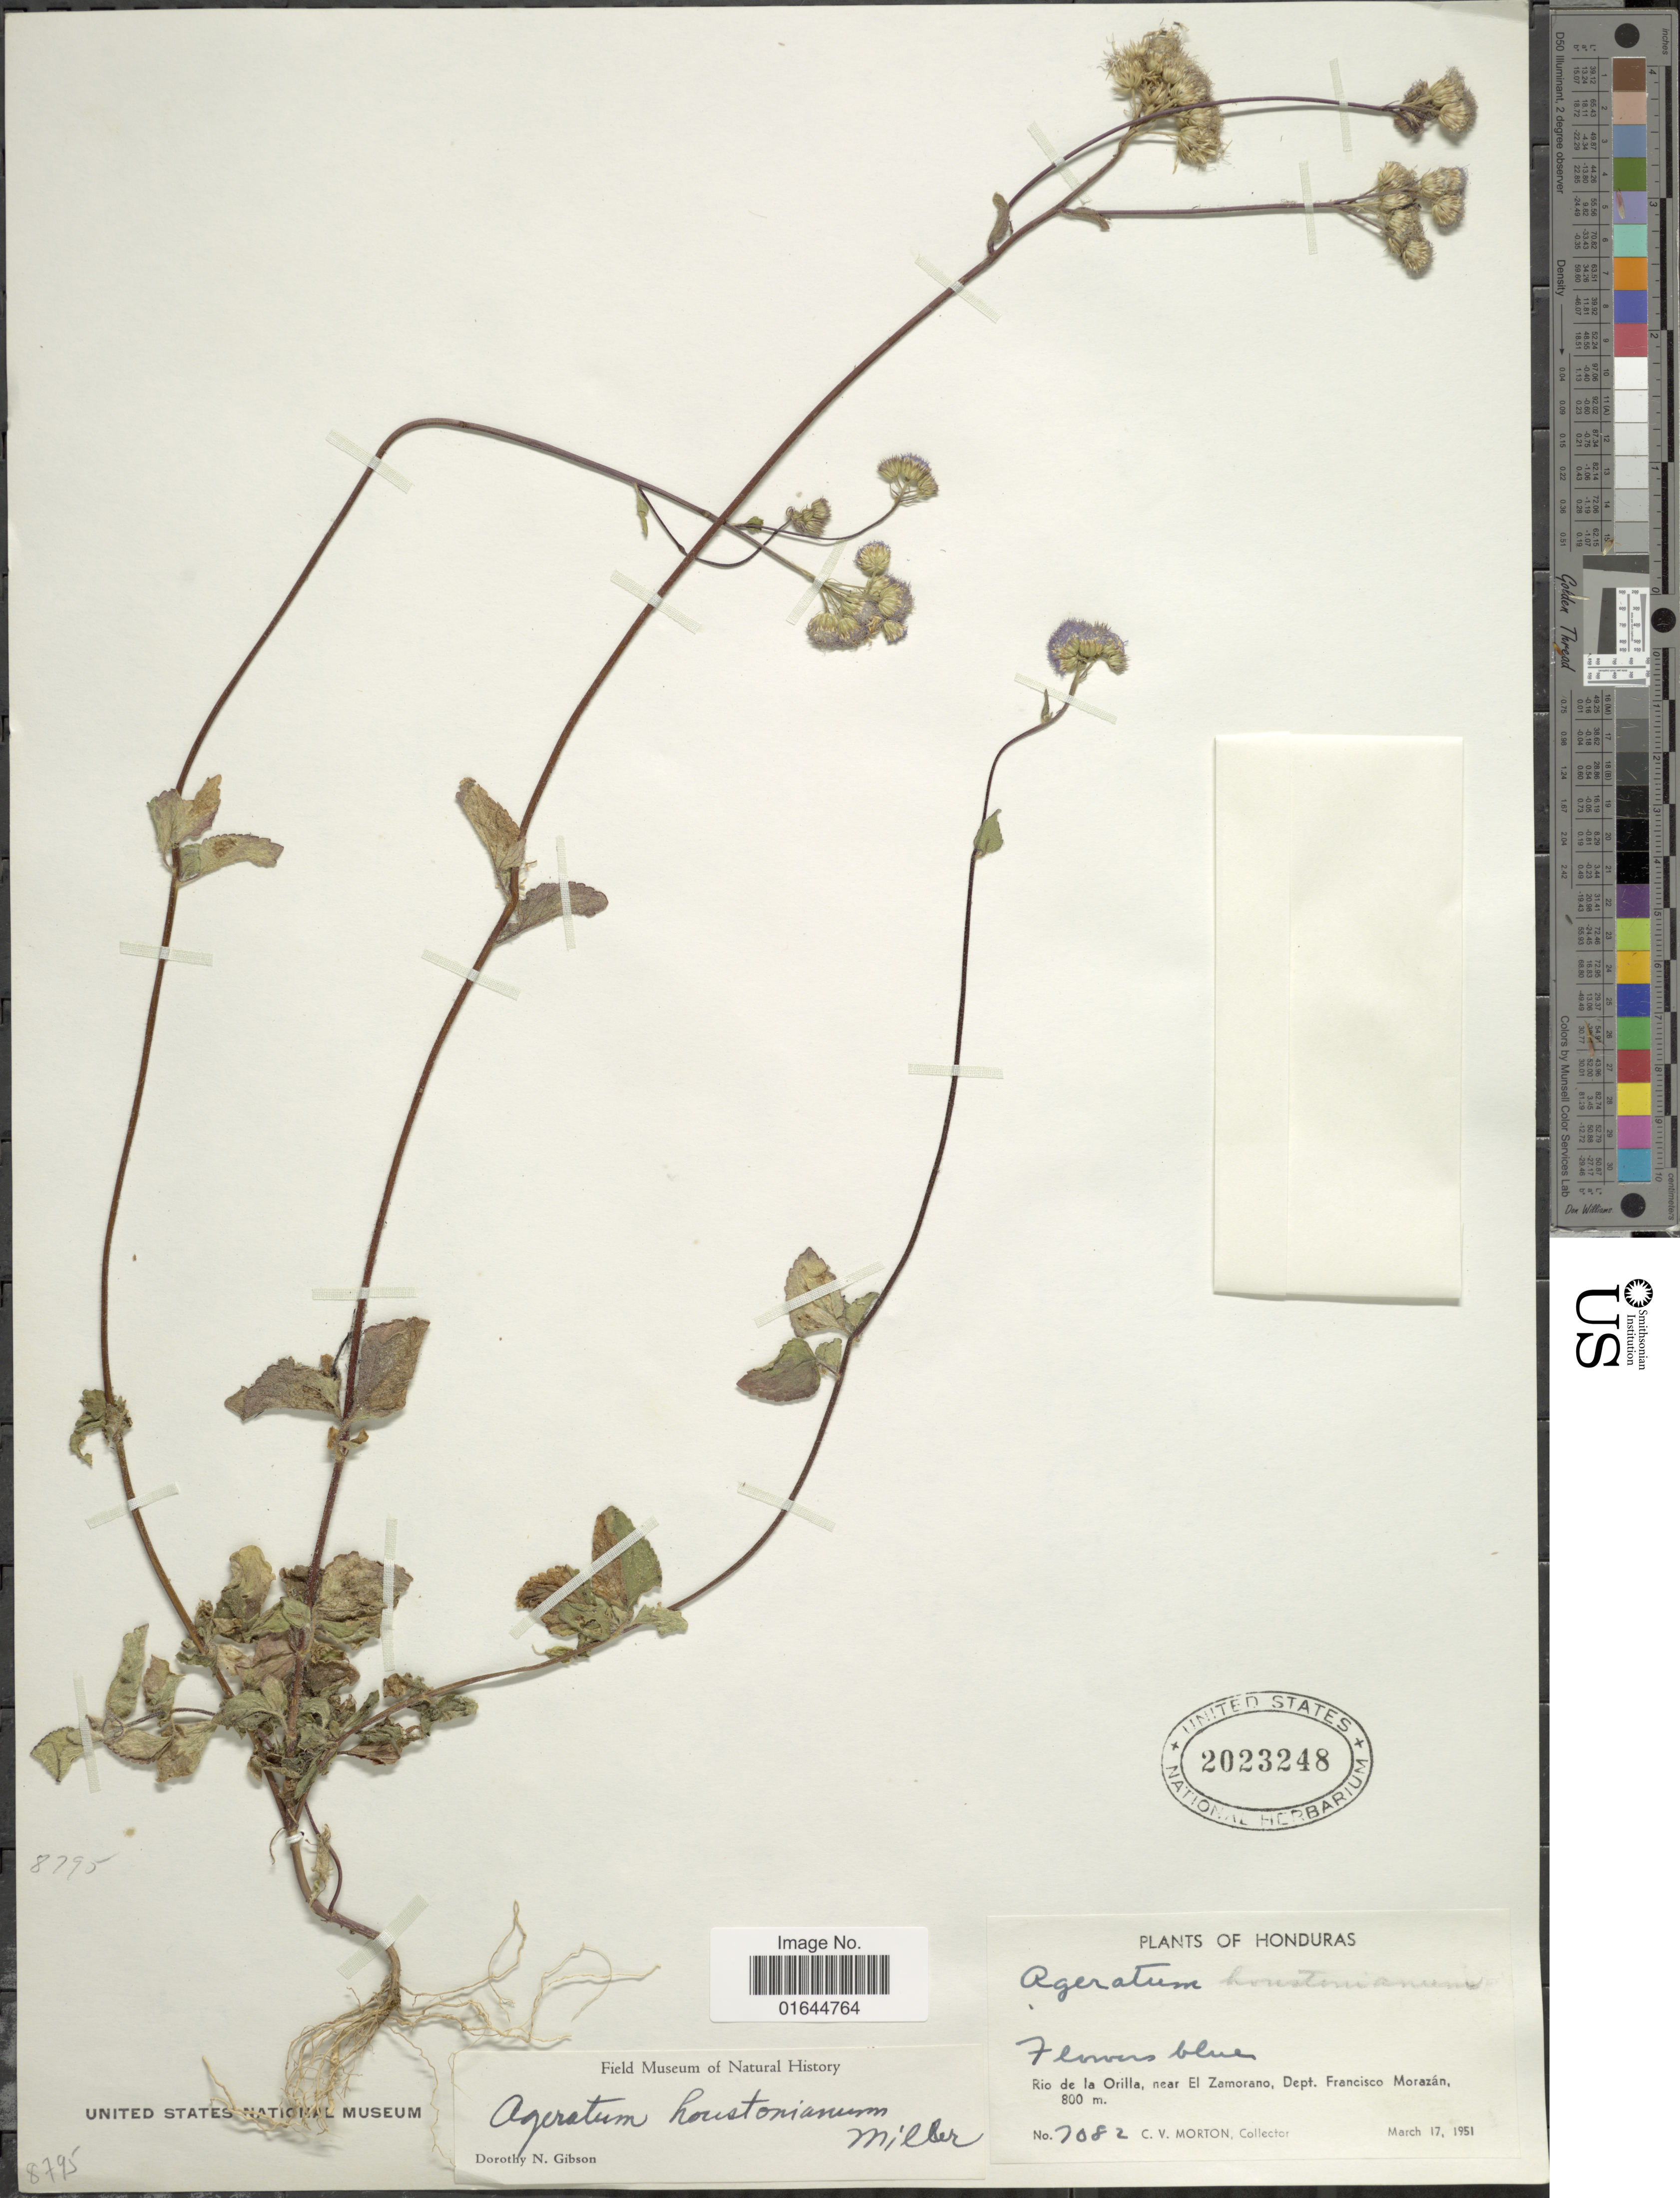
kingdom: Plantae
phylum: Tracheophyta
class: Magnoliopsida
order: Asterales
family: Asteraceae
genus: Ageratum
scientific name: Ageratum houstonianum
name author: Mill.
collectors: C. V. Morton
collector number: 7082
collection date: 1951-03-17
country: Honduras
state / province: Fco. Morazán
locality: Honduras, Eio de la Orilla, near El Zamorano, Dept. Francisco Morazán.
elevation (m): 800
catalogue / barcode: US 2023248